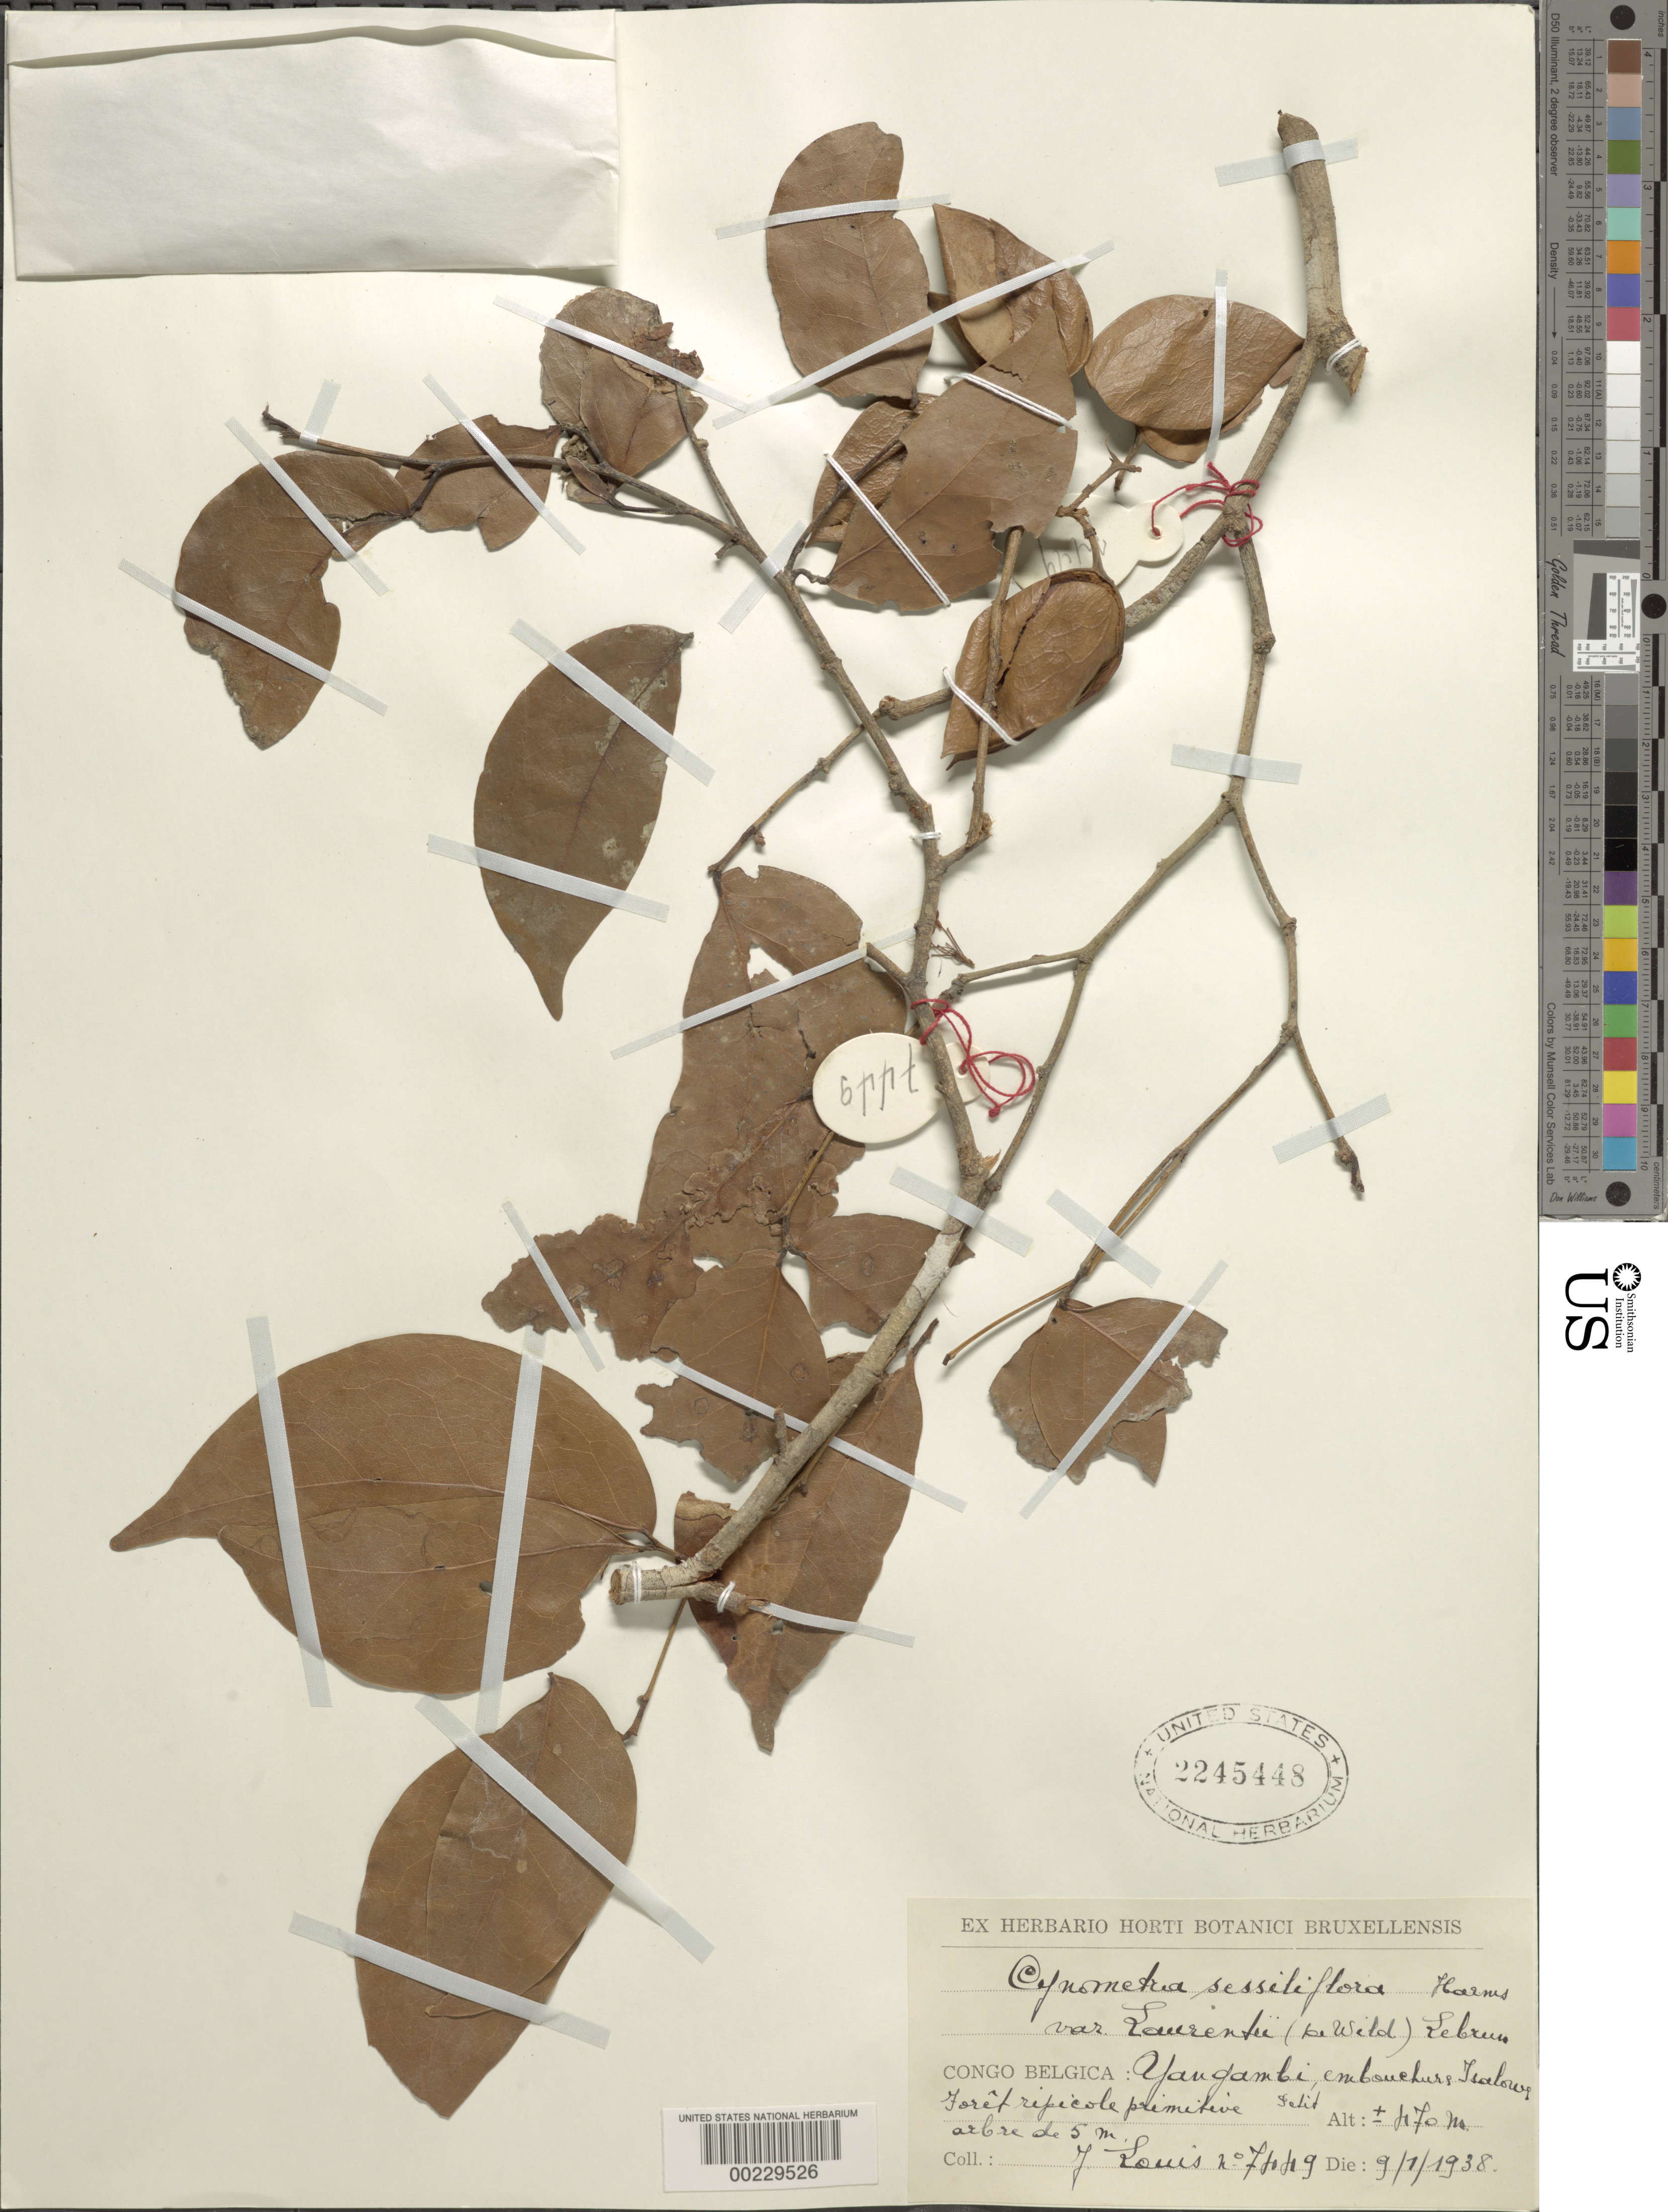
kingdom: Plantae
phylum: Tracheophyta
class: Magnoliopsida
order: Fabales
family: Fabaceae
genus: Cynometra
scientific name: Cynometra sessiliflora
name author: Harms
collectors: J. Louis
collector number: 7449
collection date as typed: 09 Jan 1938 or 01 Sep 1938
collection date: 1938-01-09 or 1938-09-01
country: Congo, Democratic Republic of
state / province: Tshopo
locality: Yangambi, mouth of isalowe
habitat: Primitive ripicole forest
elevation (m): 470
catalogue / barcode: US 2245448